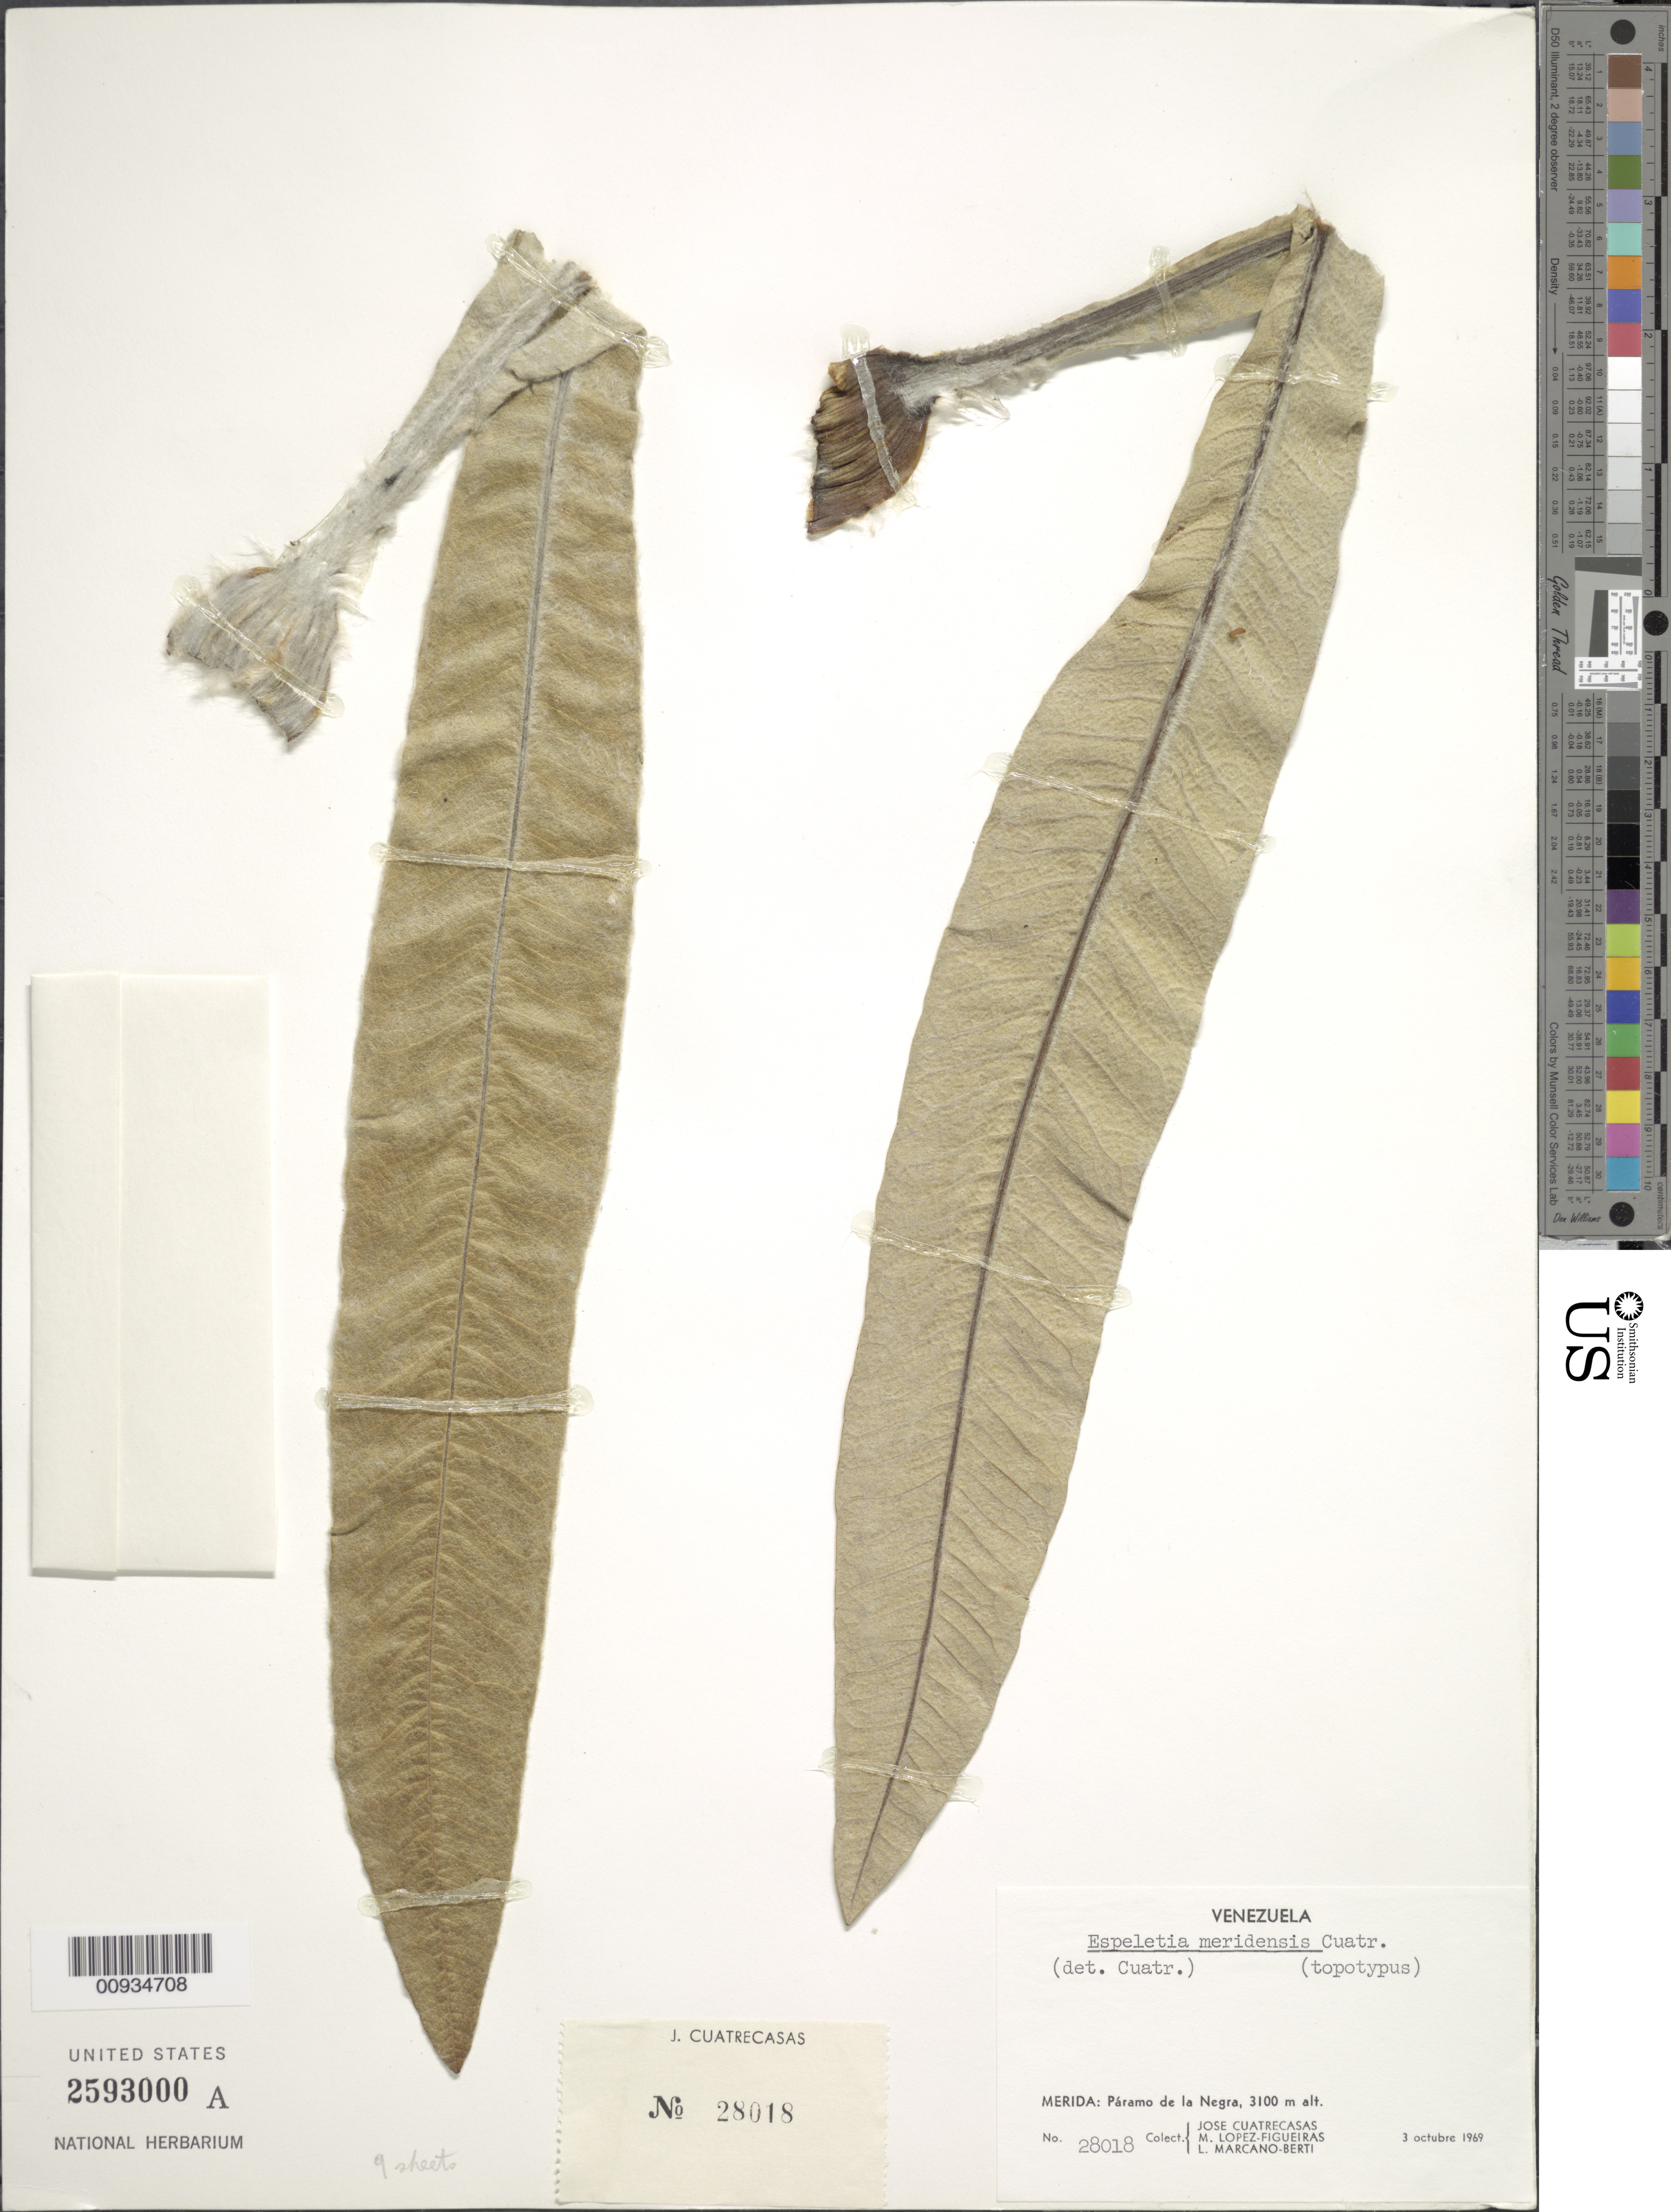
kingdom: Plantae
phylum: Tracheophyta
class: Magnoliopsida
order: Asterales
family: Asteraceae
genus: Espeletiopsis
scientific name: Espeletiopsis meridensis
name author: (Cuatrec.) Cuatrec.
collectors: J. Cuatrecasas, M. López Figueiras & L. Marcano-Berti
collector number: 28018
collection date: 1969-10-03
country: Venezuela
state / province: Mérida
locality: Merida: Paramop de la Negra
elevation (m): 3100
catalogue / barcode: US 2593000A